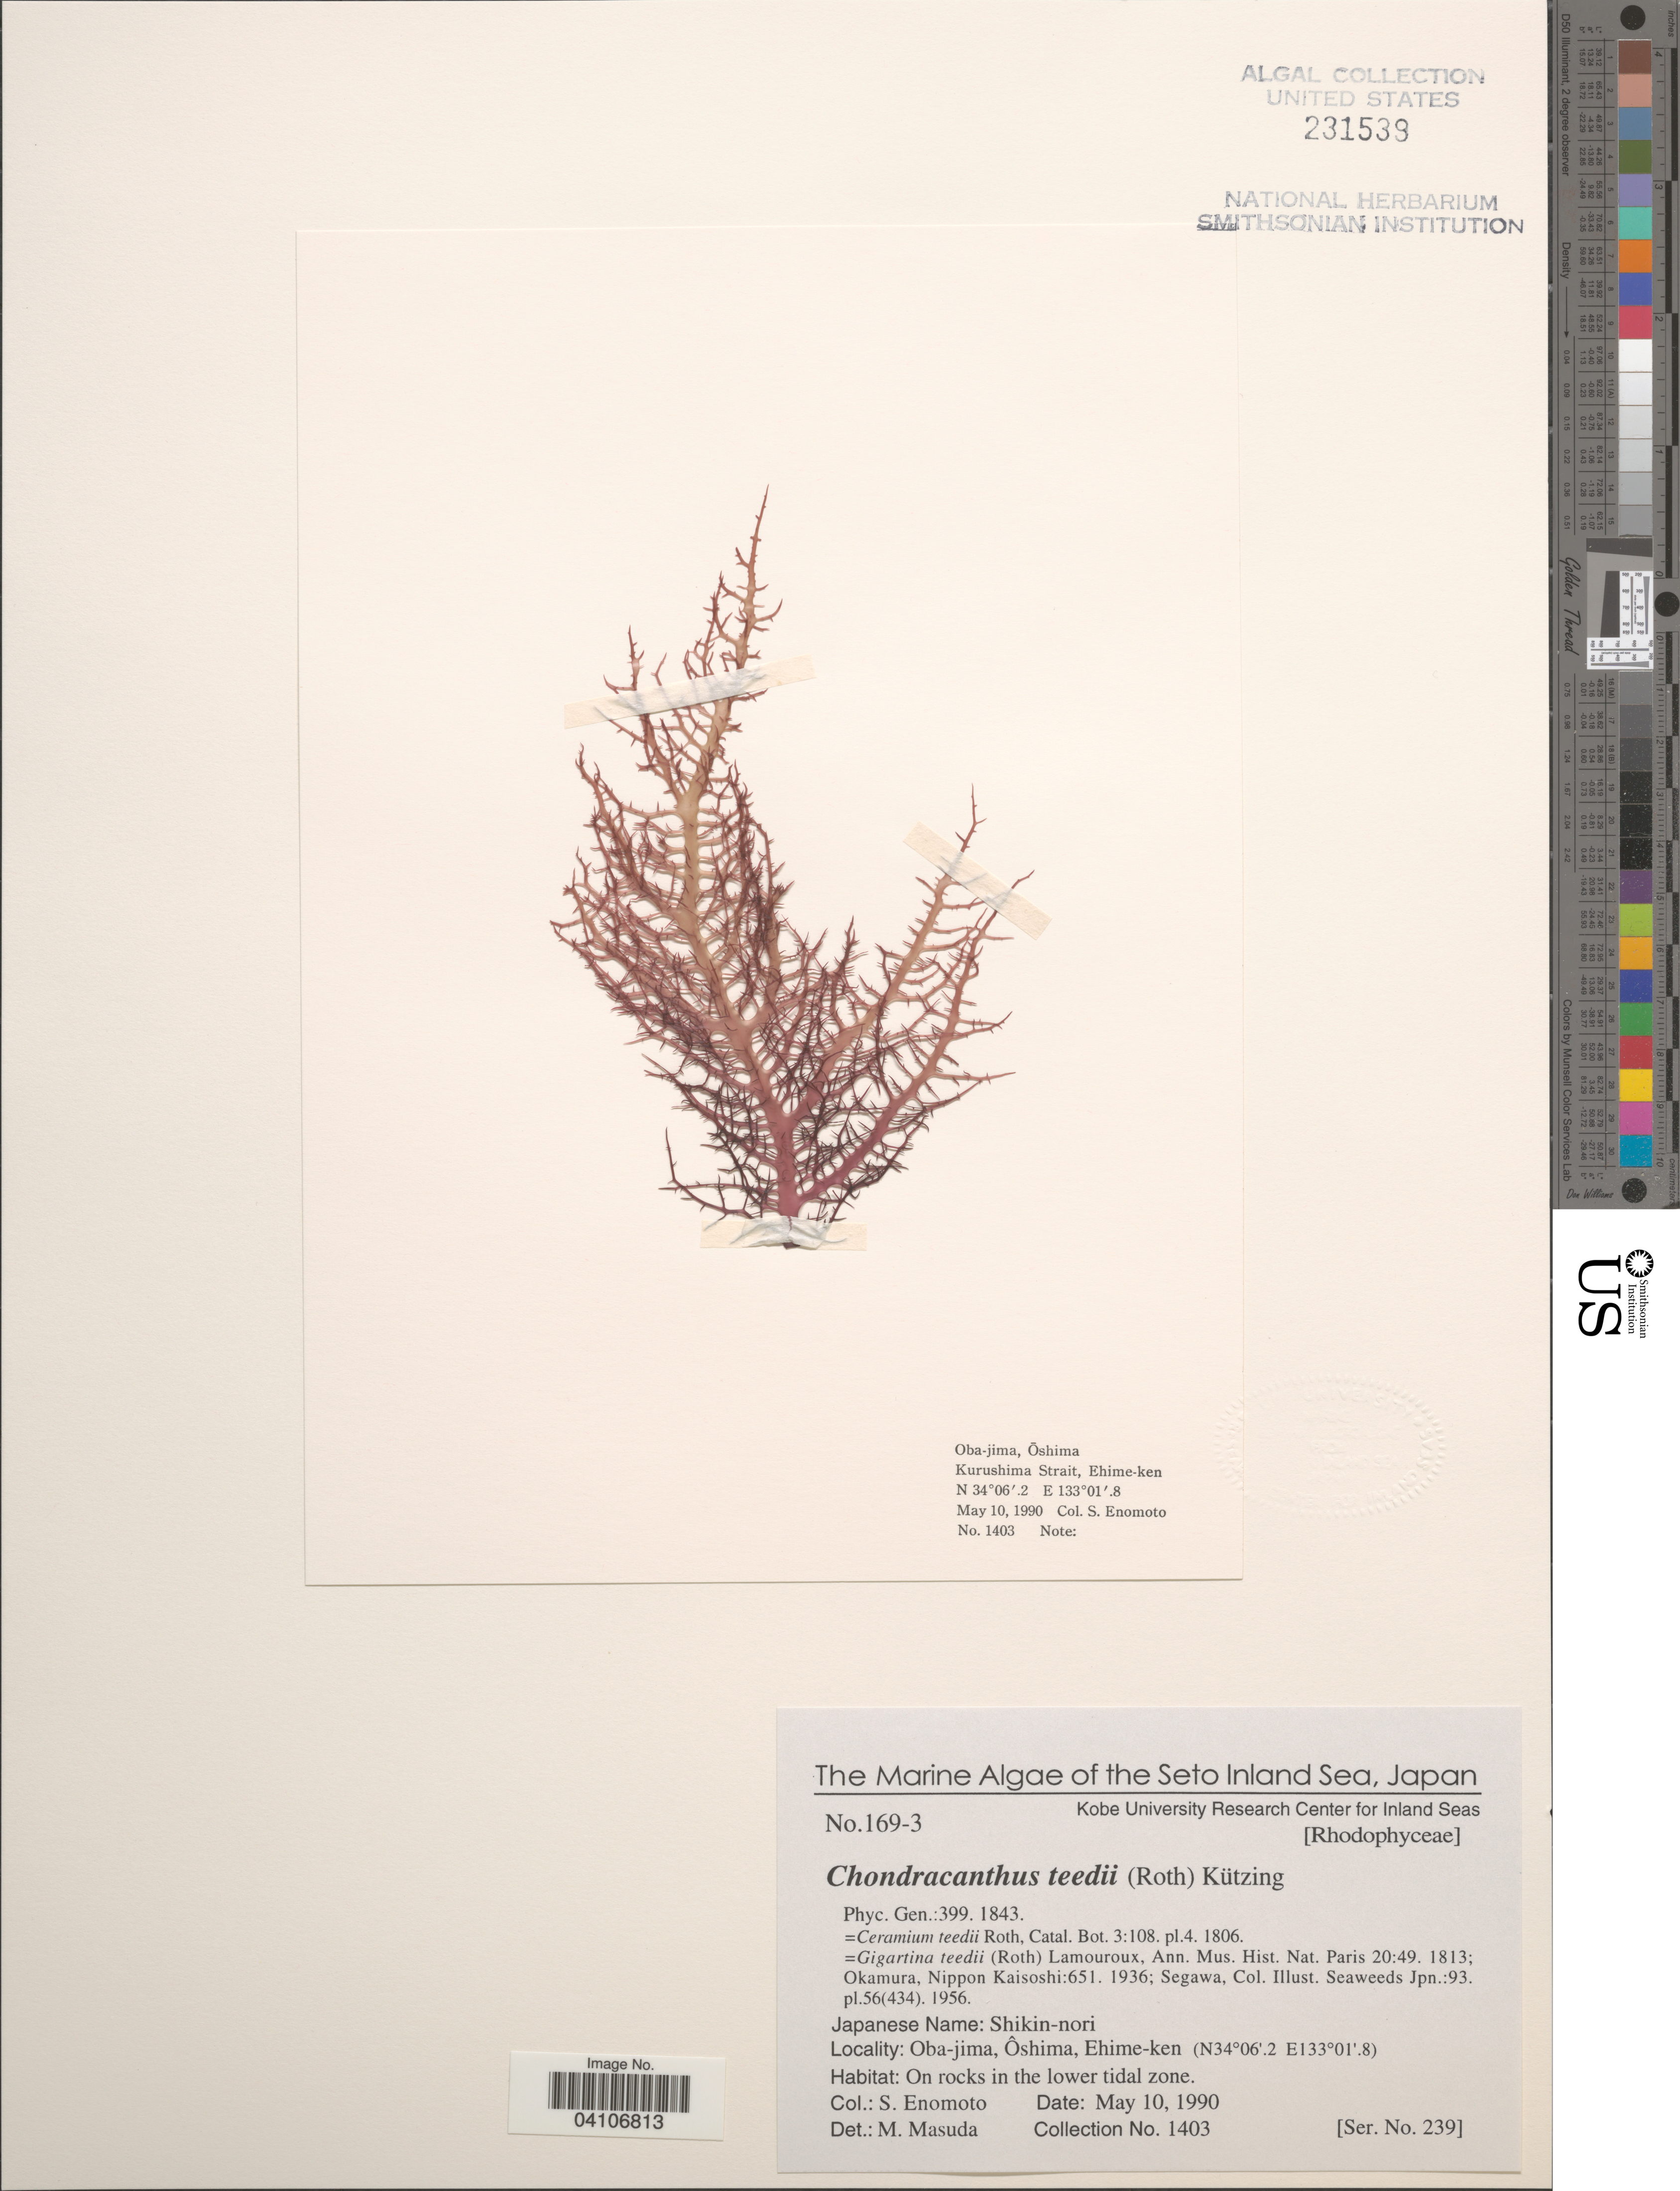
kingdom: Plantae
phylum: Rhodophyta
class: Florideophyceae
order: Gigartinales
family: Gigartinaceae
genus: Chondracanthus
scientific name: Chondracanthus teedei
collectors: S. Enomoto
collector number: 1403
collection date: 1990-05-10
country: Japan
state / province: Ehime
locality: The Seto Inland Sea. Oba-jima, Ôshima, Ehime-ken. On rocks in the lower tidal zone.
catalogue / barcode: US 231539